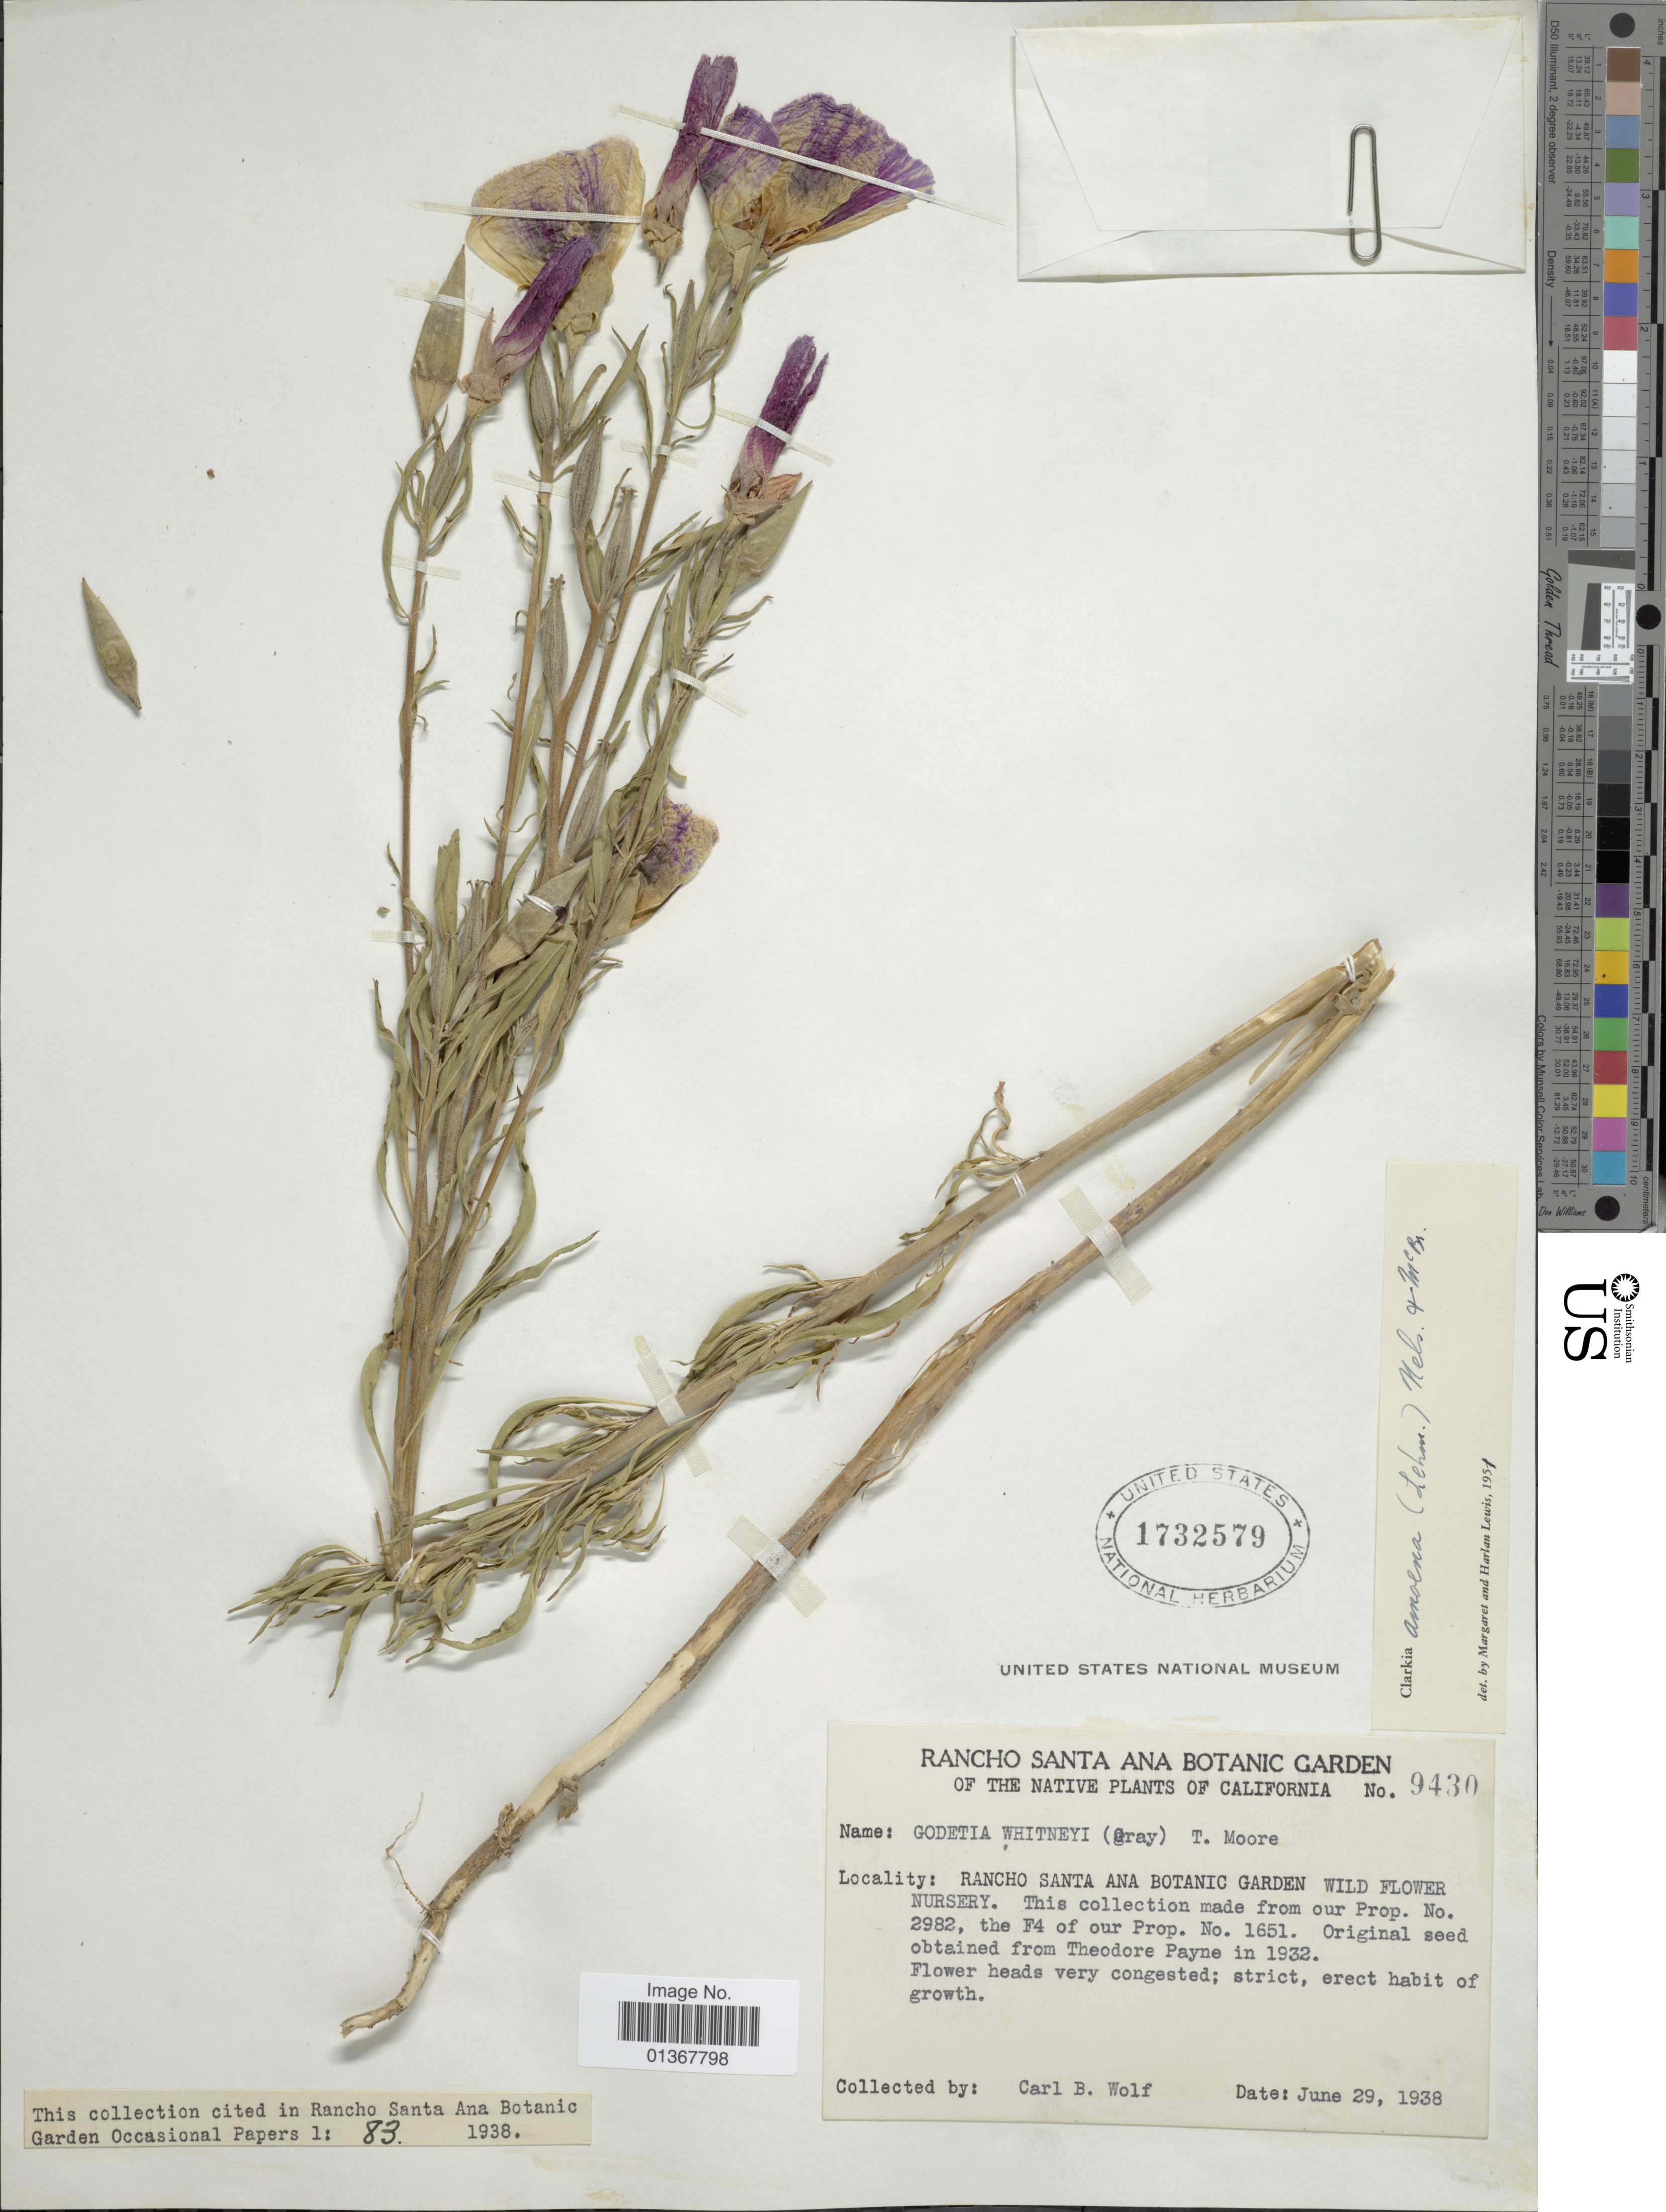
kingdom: Plantae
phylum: Tracheophyta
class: Magnoliopsida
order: Myrtales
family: Onagraceae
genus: Clarkia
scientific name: Clarkia amoena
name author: (Lehm.) A. Nelson & J.F. Macbr.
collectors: C. B. Wolf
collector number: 9430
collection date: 1938-06-29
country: United States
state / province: California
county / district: Orange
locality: Rancho Santa Ana Botanic Garden Wild Flower Nursery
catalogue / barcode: US 1732579